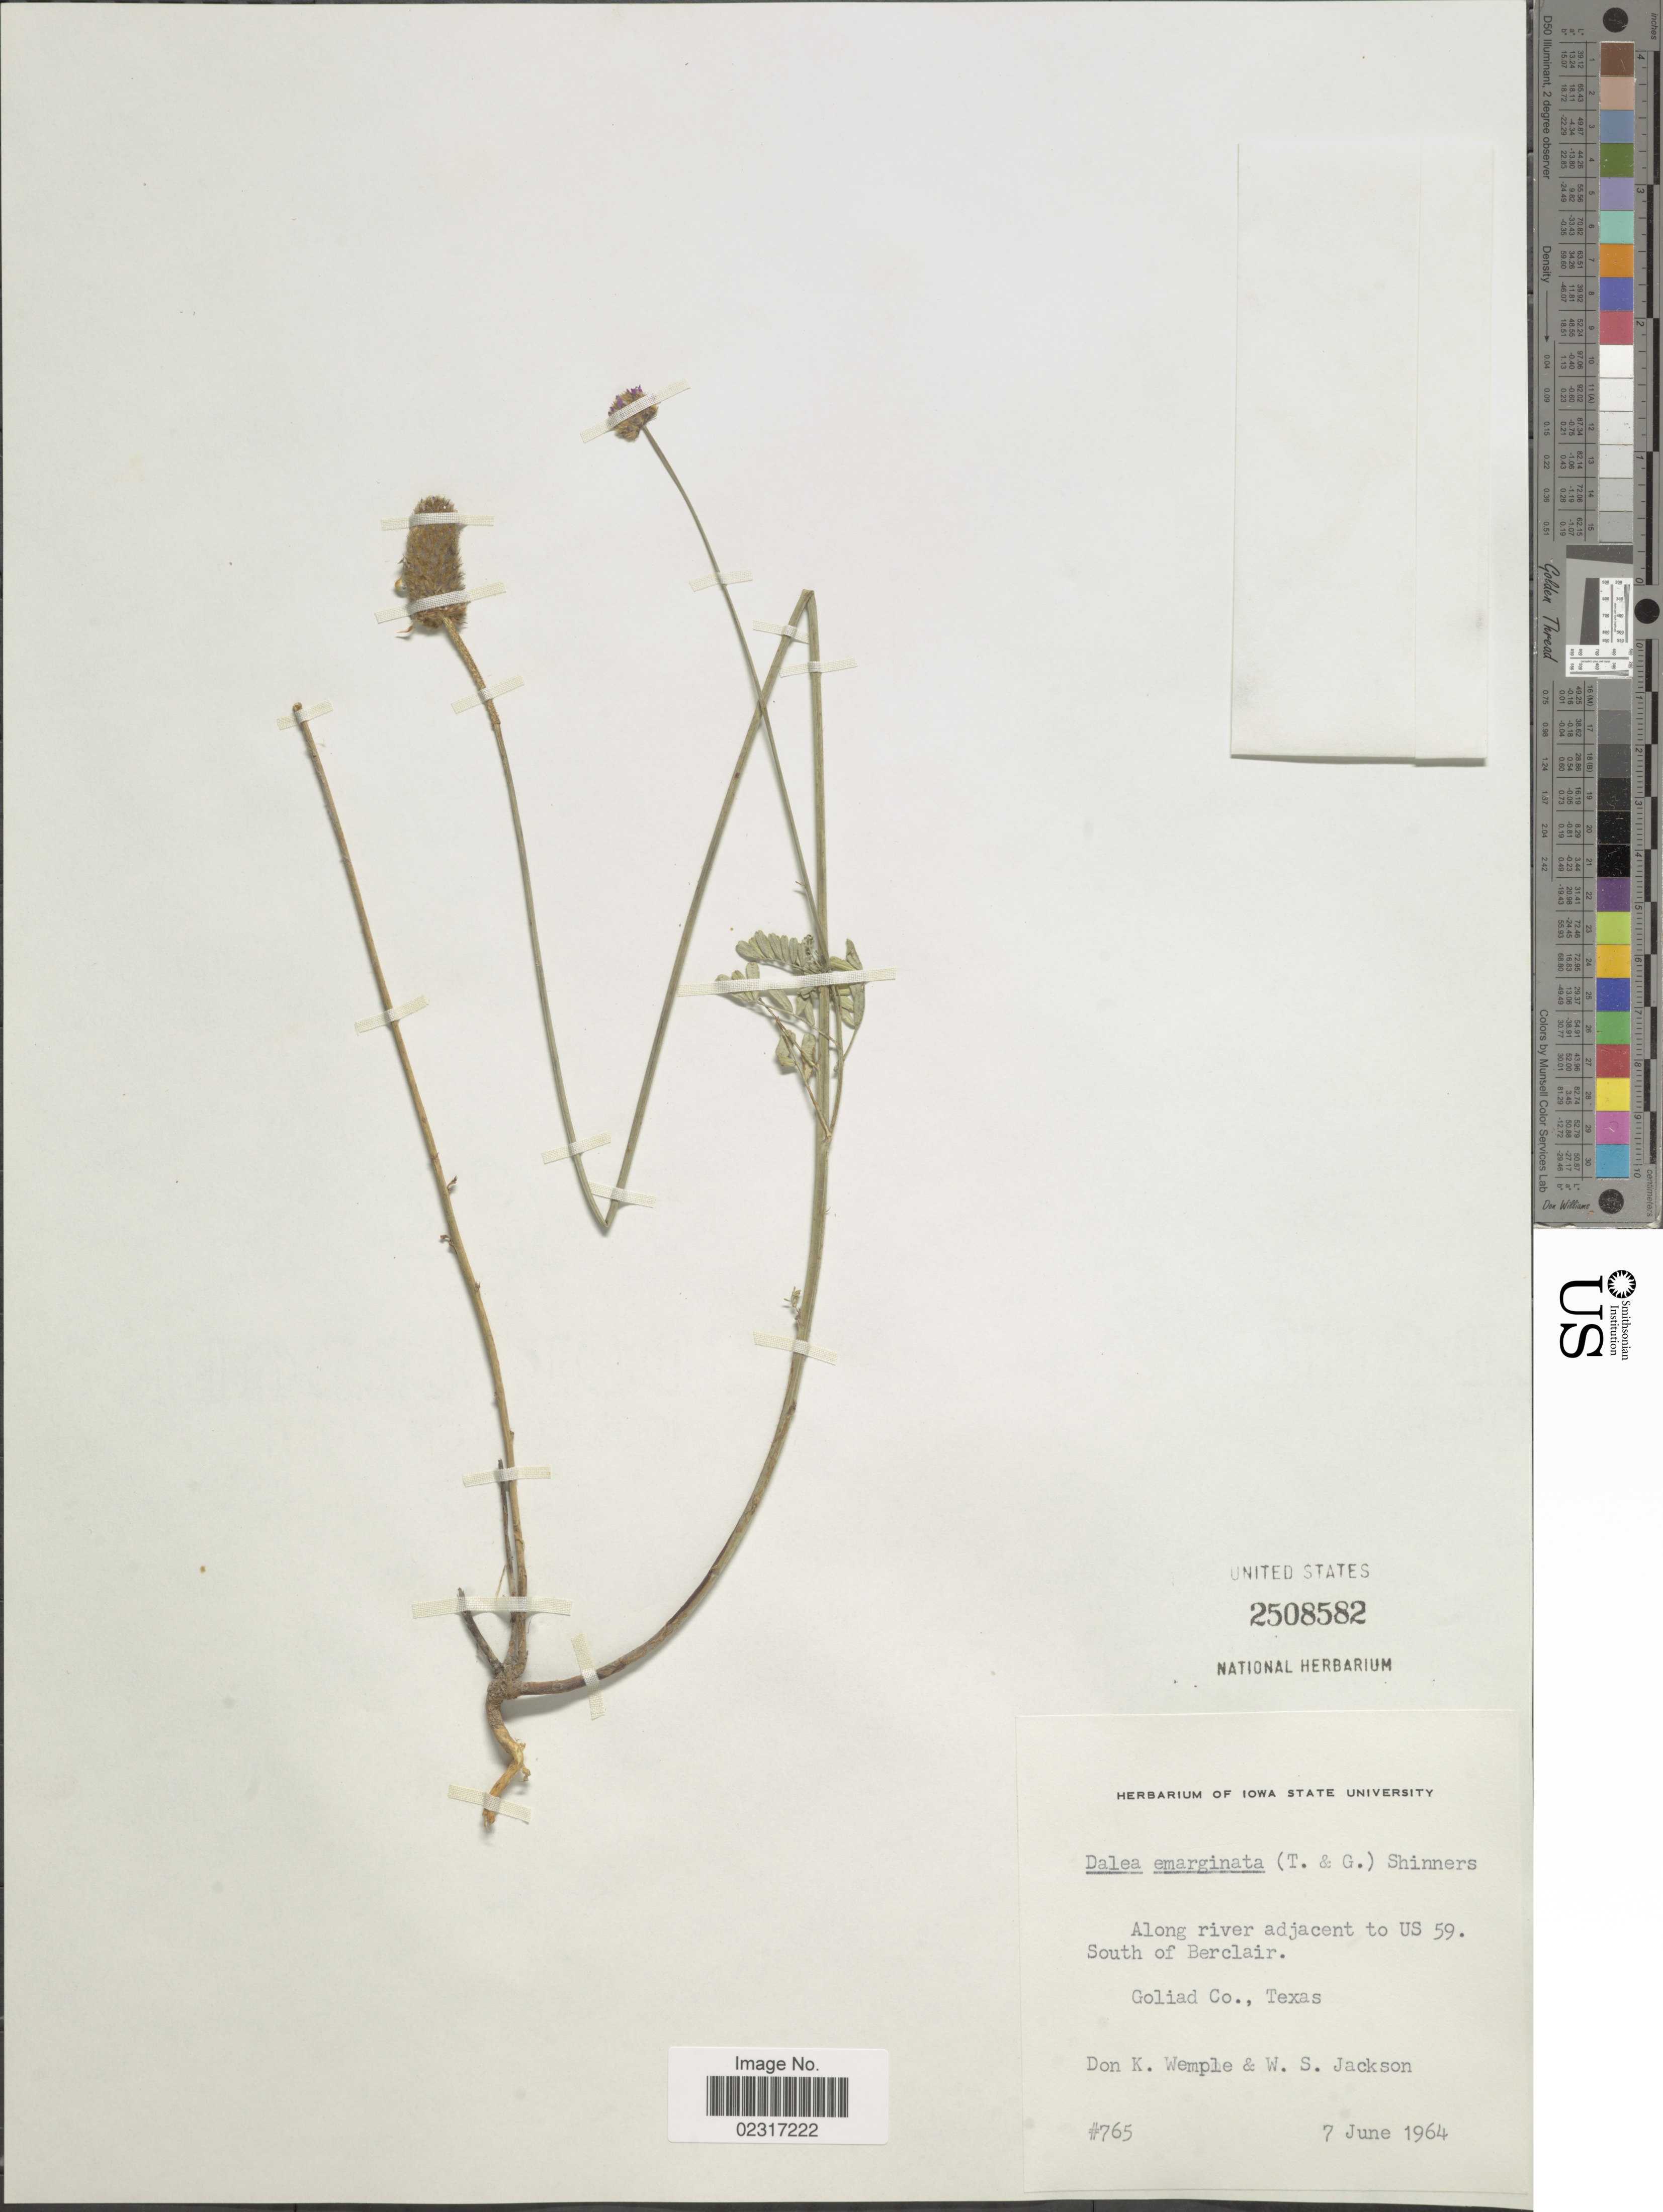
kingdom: Plantae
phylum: Tracheophyta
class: Magnoliopsida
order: Fabales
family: Fabaceae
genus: Dalea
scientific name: Dalea emarginata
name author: (Torr. & A. Gray) Shinners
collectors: D. Wemple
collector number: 765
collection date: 1964-06-07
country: United States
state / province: Texas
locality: Along river adjacent to US 59. South of Berclair. Goliad Co.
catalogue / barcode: US 2508582